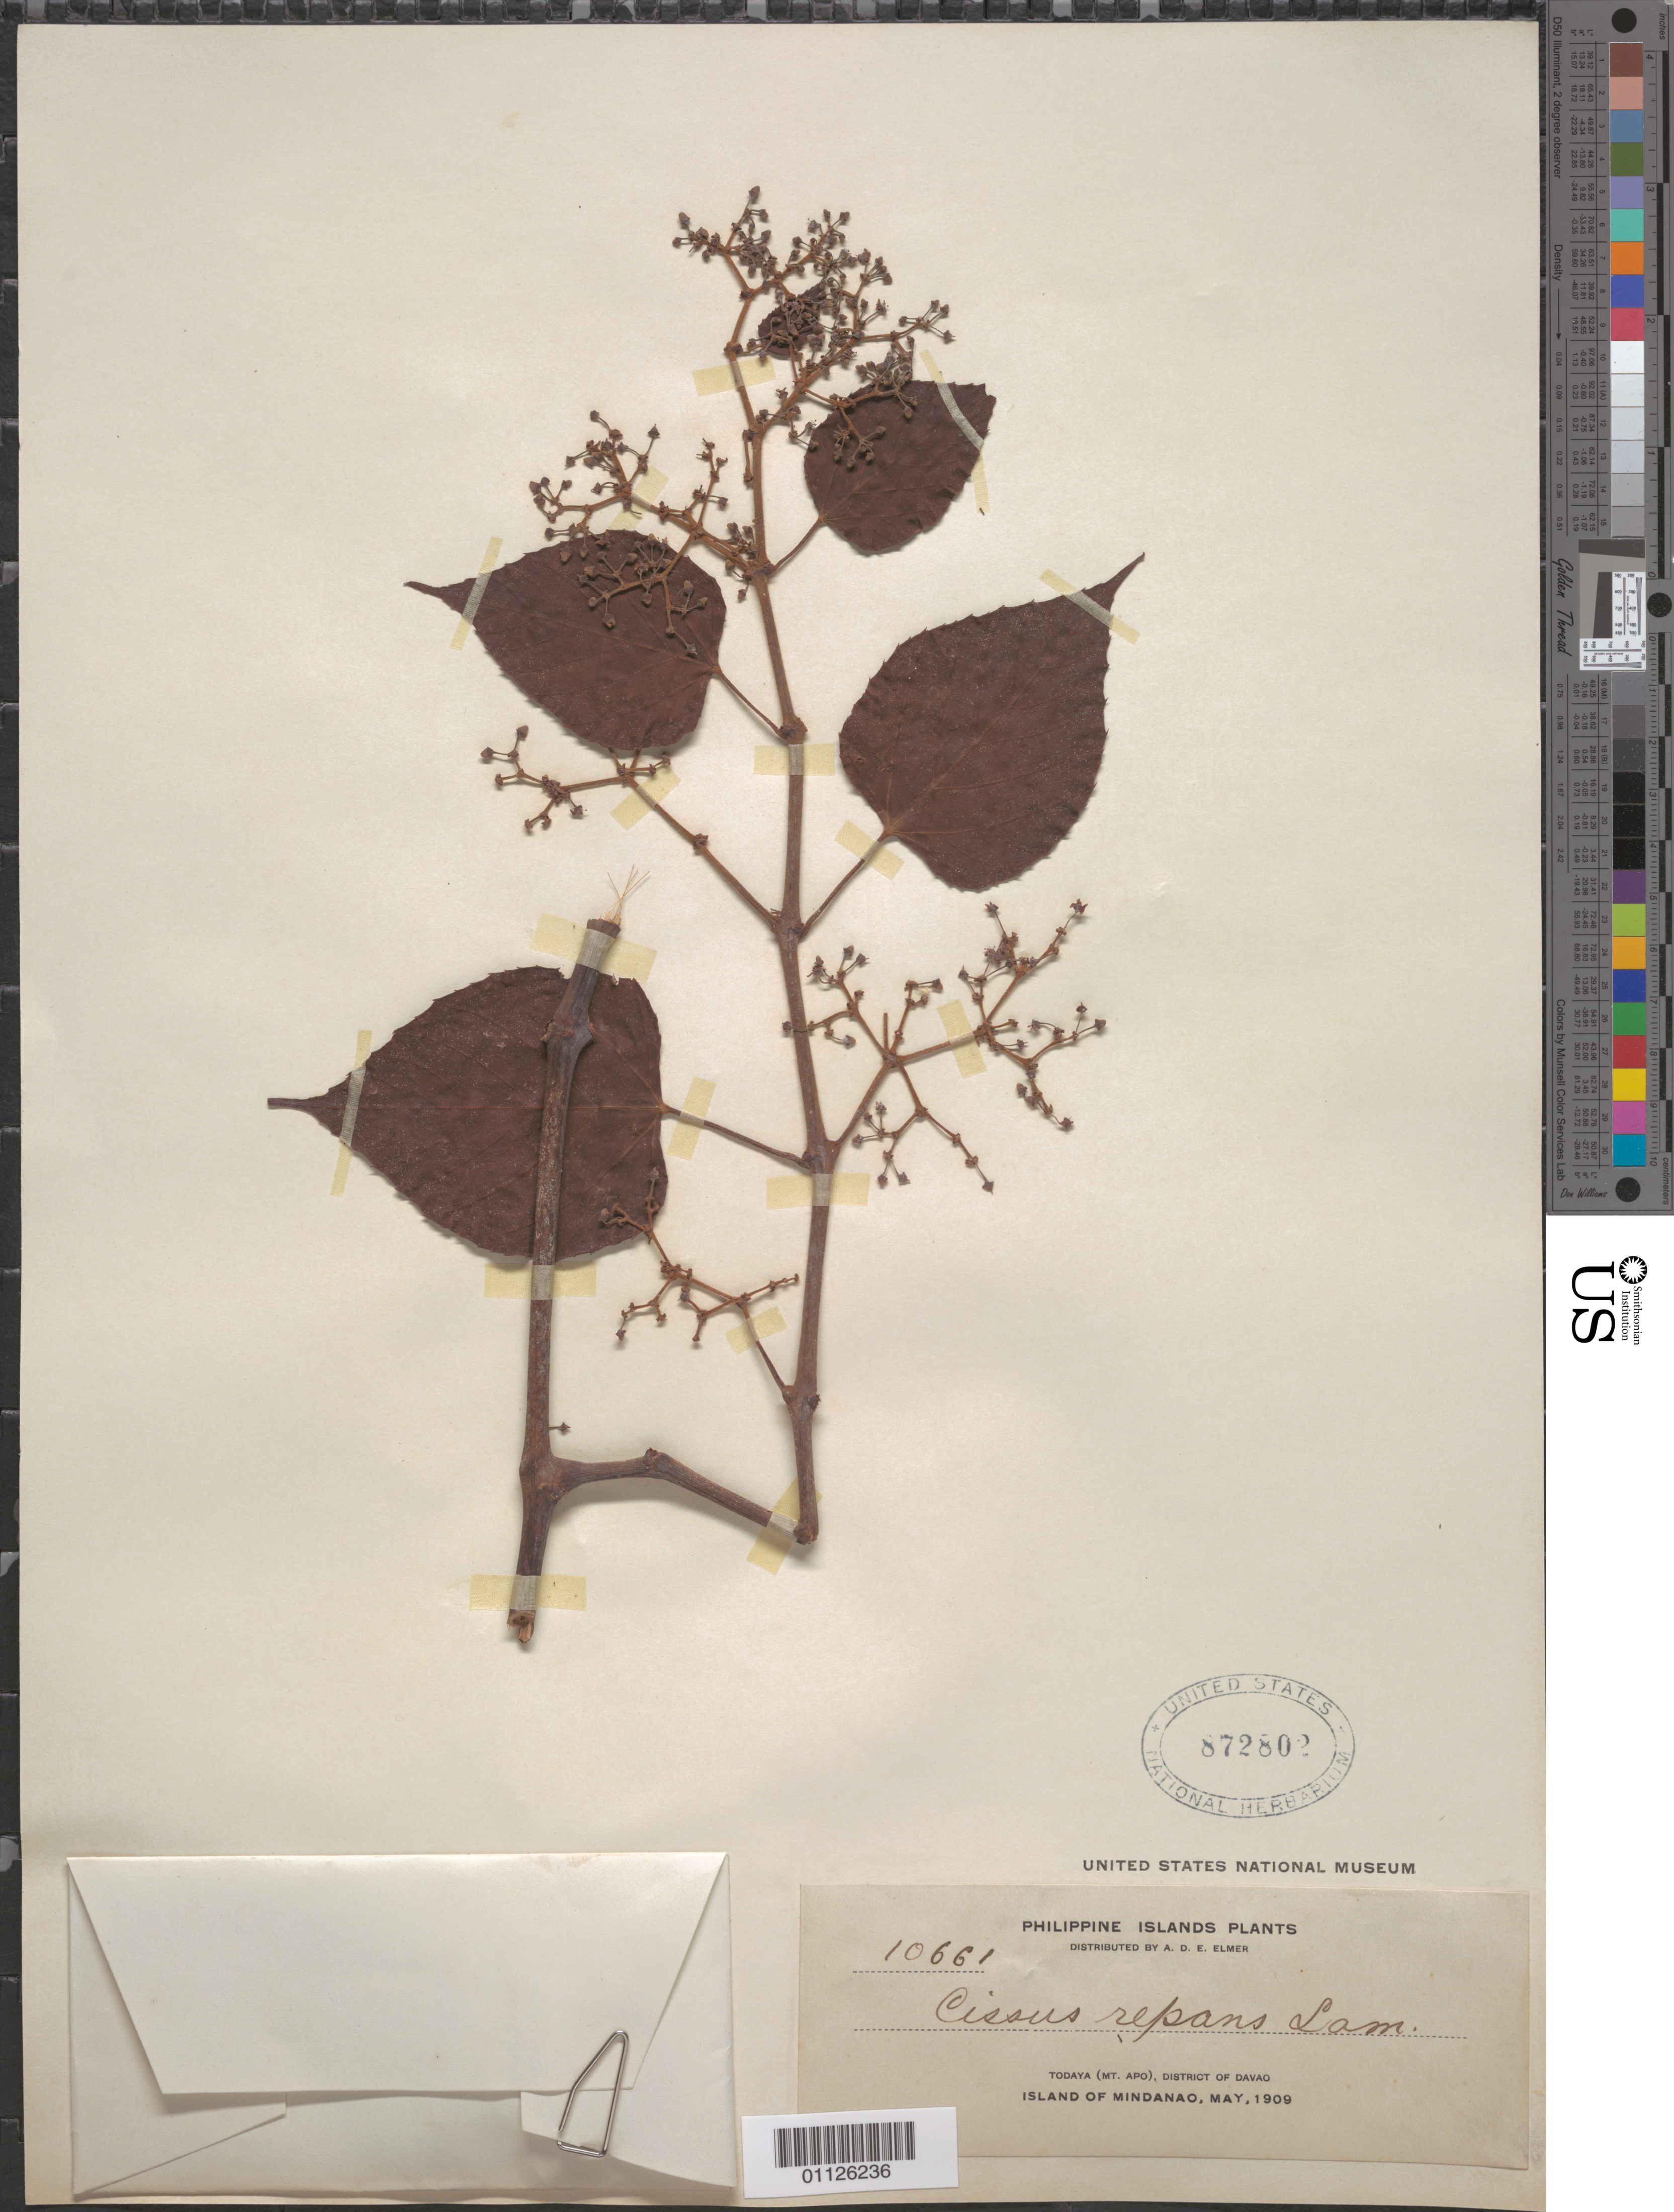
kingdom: Plantae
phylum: Tracheophyta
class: Magnoliopsida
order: Vitales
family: Vitaceae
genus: Cissus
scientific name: Cissus repens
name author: Lam.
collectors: A. D. E. Elmer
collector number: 10661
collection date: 1909-05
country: Philippines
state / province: Davao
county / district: Davao del Sur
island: Mindanao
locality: Todaya. Mt Apo.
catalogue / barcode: US 872802